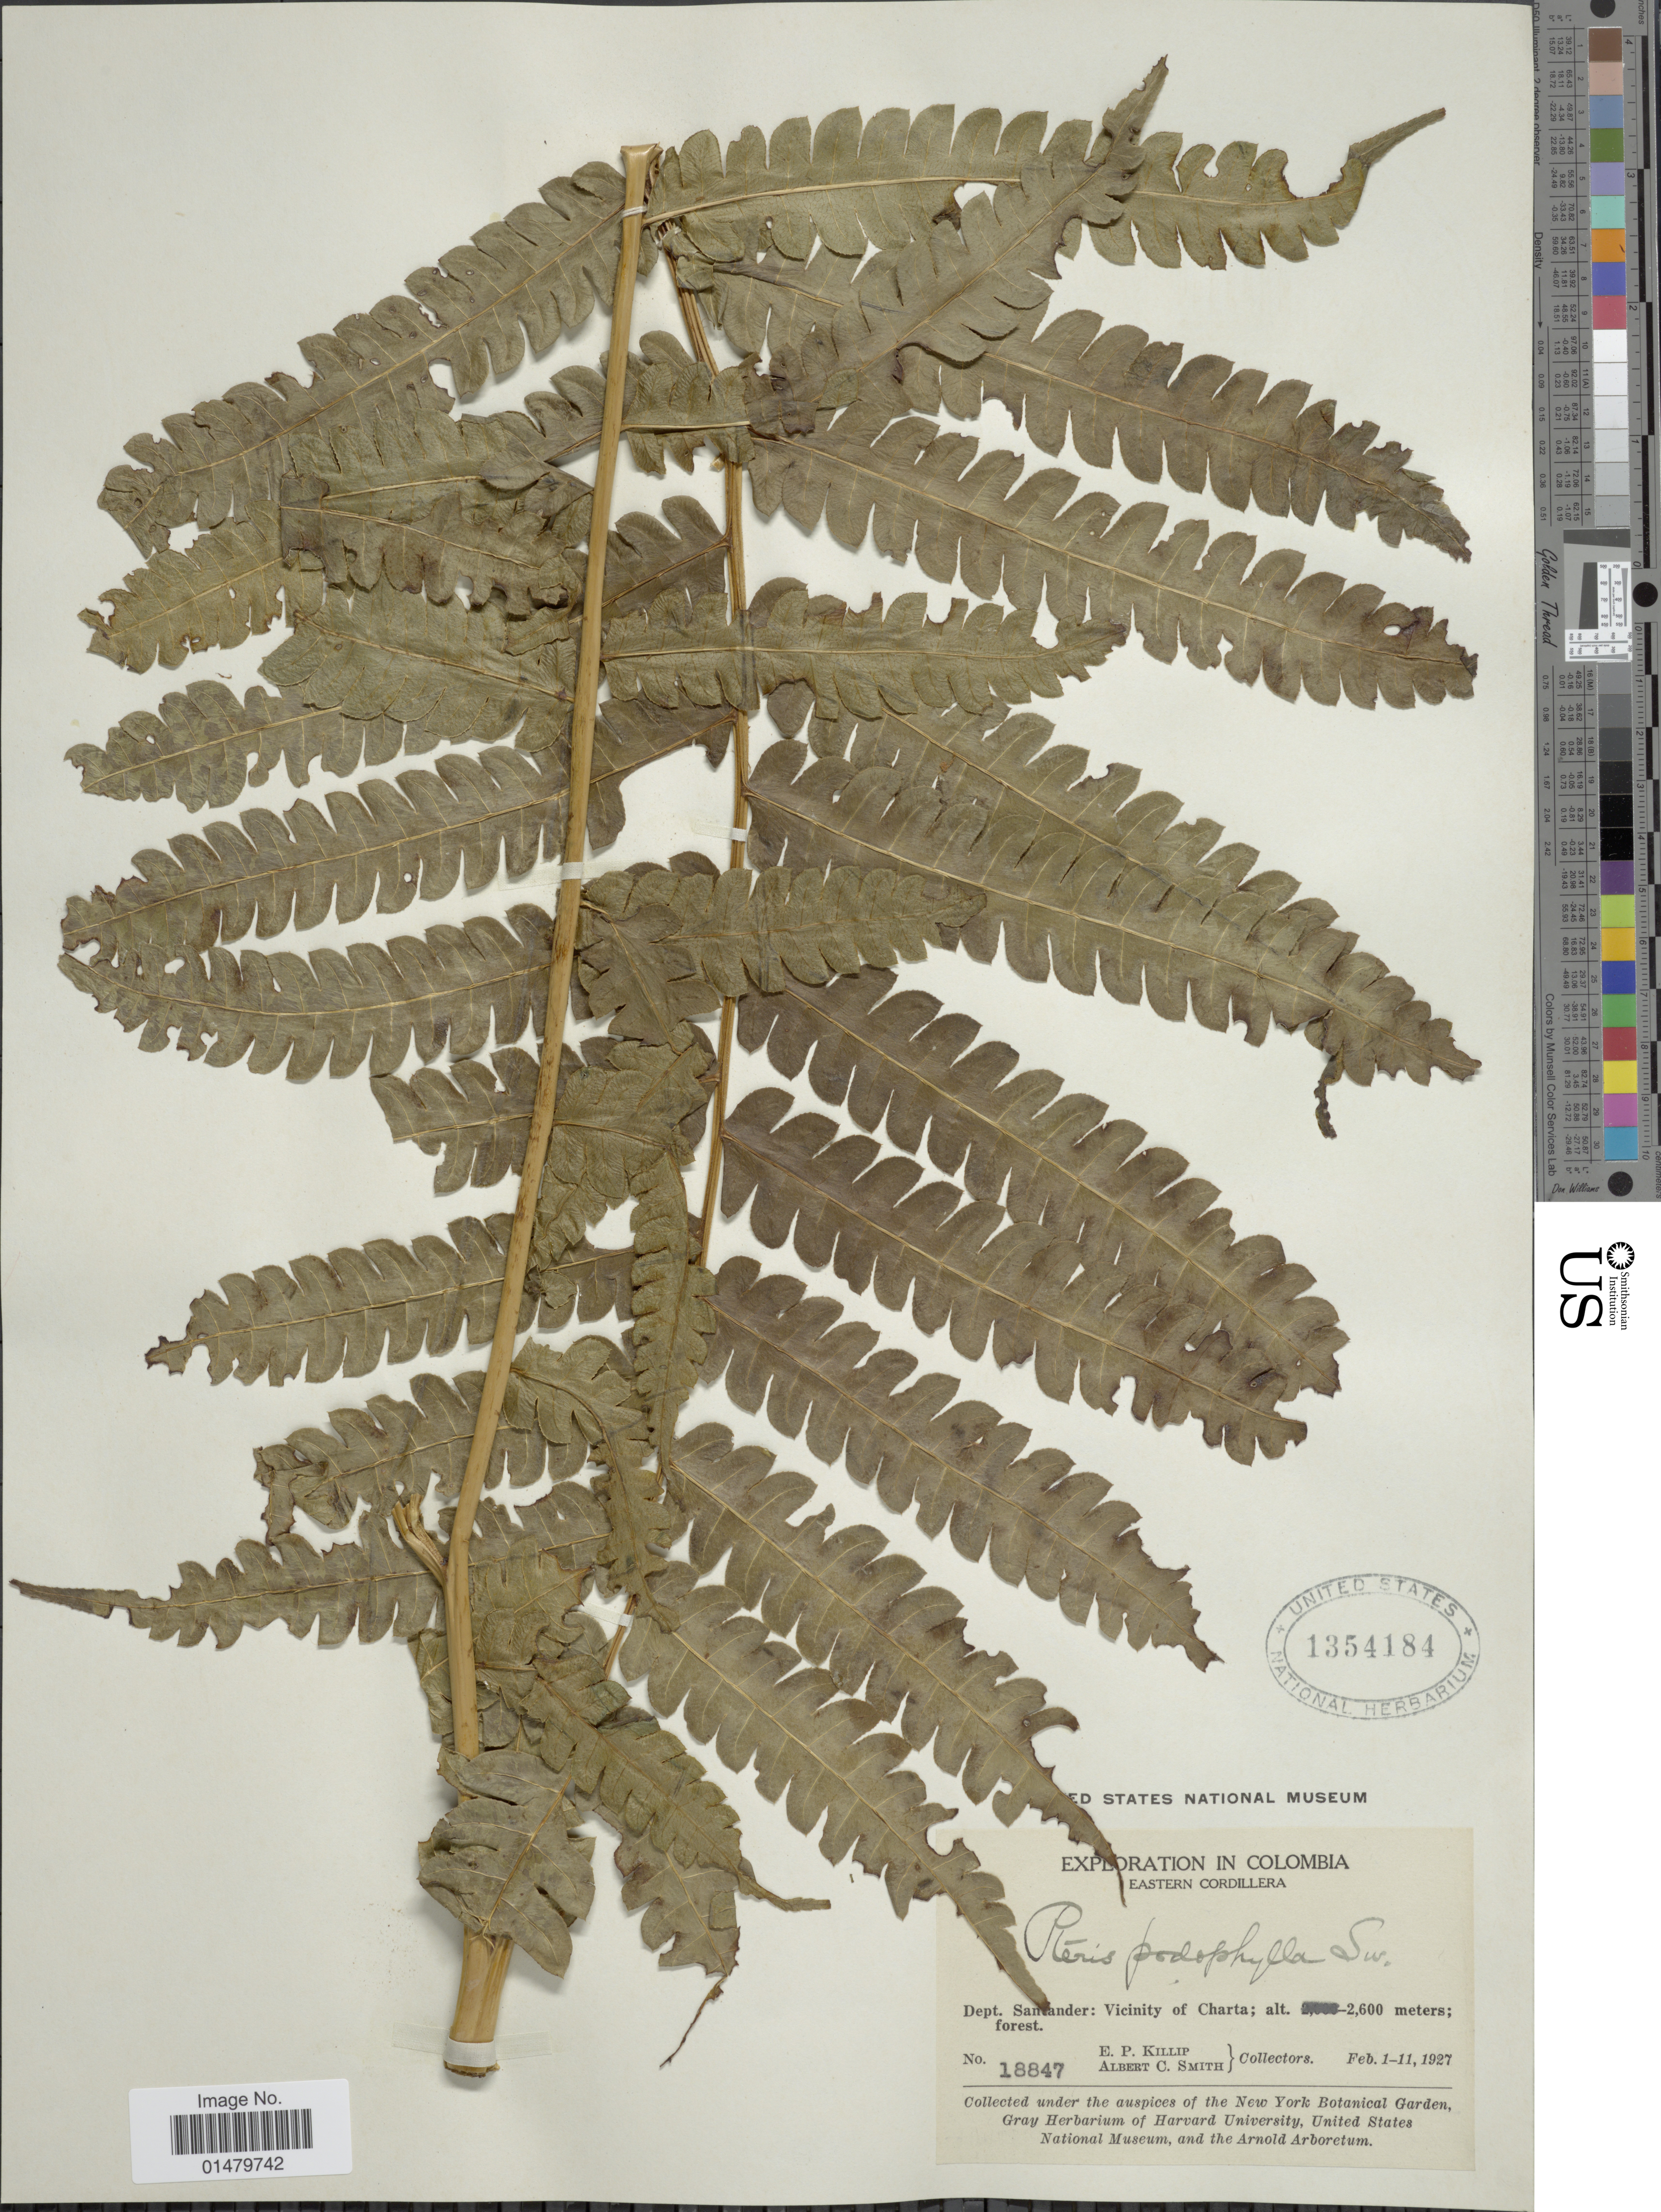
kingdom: Plantae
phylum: Tracheophyta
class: Polypodiopsida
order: Polypodiales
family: Pteridaceae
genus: Pteris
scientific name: Pteris podophylla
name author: Sw.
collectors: E. P. Killip & A. C. Smith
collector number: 18847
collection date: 1927-02-01/1927-02-11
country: Colombia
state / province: Santander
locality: Dept. Santander: Vicinity of Charta.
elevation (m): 2600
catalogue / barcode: US 1354184